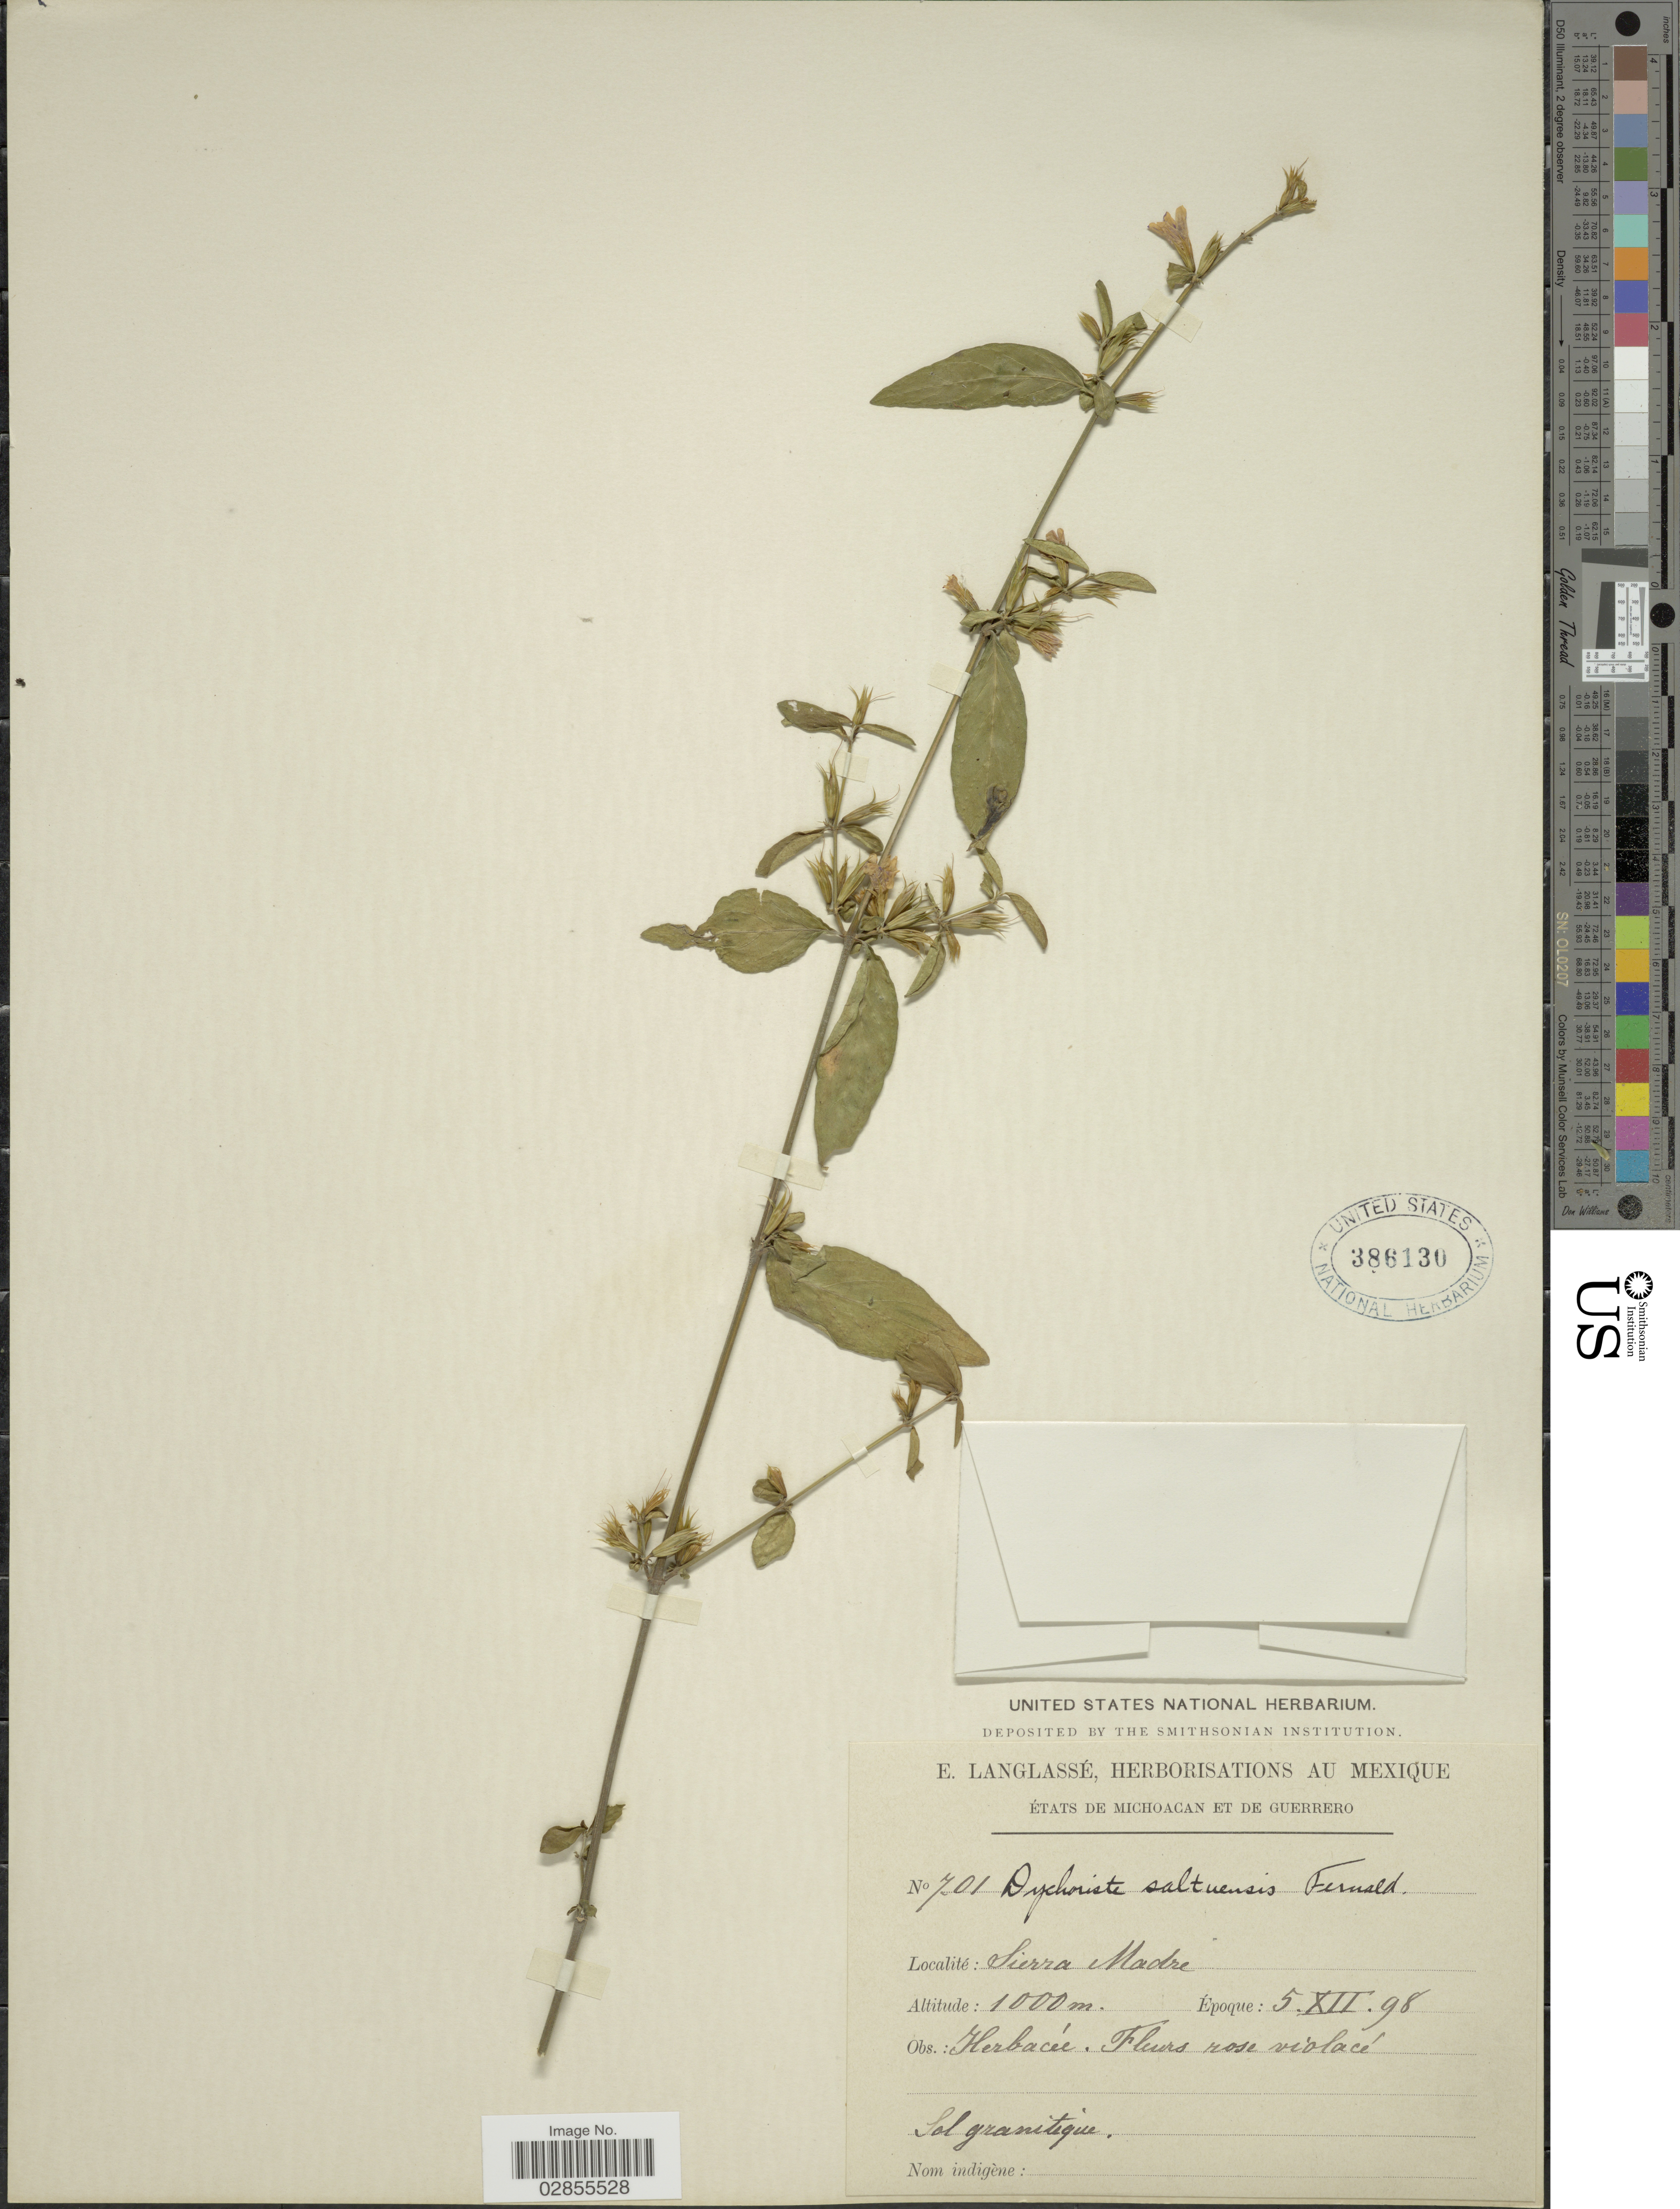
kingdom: Plantae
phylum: Tracheophyta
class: Magnoliopsida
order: Lamiales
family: Acanthaceae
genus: Dyschoriste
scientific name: Dyschoriste saltuensis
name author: Fernald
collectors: E. Langlassé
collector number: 701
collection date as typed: Transcribed d/m/y: 5/12/98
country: Mexico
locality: États de Michoacan et de Guerrero. Sierra Madre.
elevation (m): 1000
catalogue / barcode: US 386130